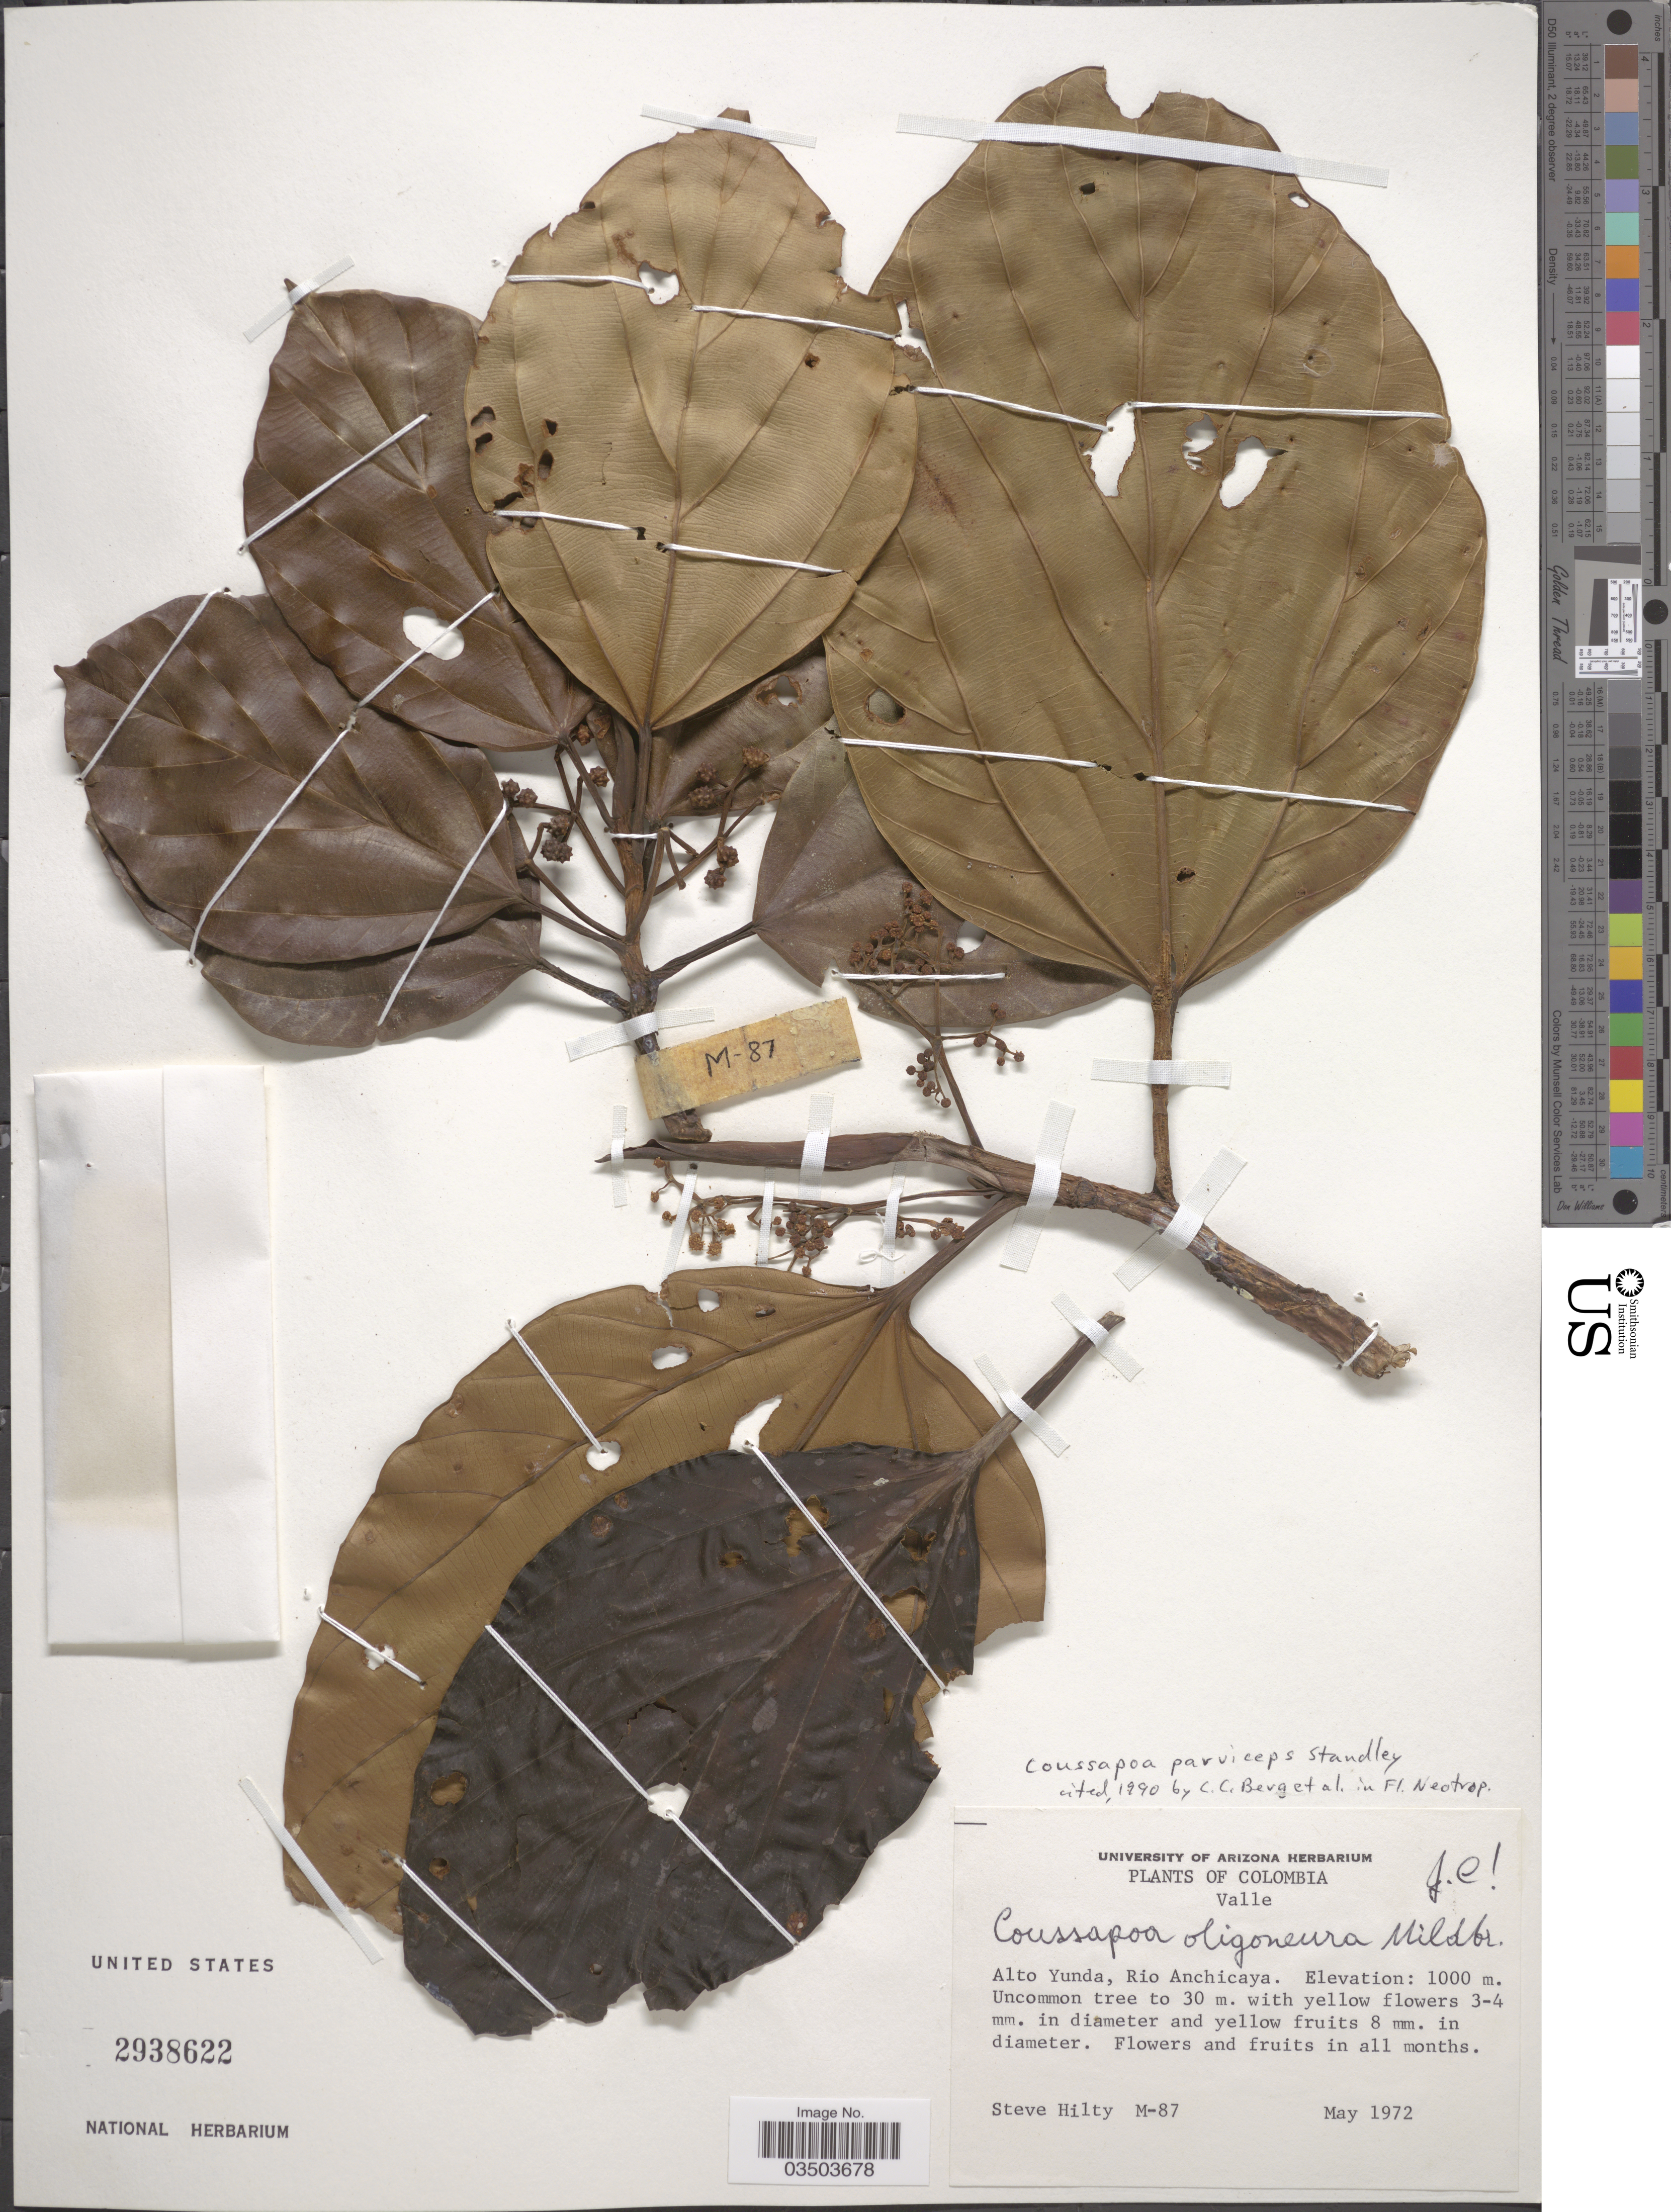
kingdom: Plantae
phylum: Tracheophyta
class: Magnoliopsida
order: Rosales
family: Urticaceae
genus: Coussapoa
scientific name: Coussapoa parviceps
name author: Standl.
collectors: S. Hilty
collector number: M-87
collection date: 1972-05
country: Colombia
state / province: Valle del Cauca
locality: Valle. Alto Yunda, Rio Anchicaya.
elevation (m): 1000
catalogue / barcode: US 2938622